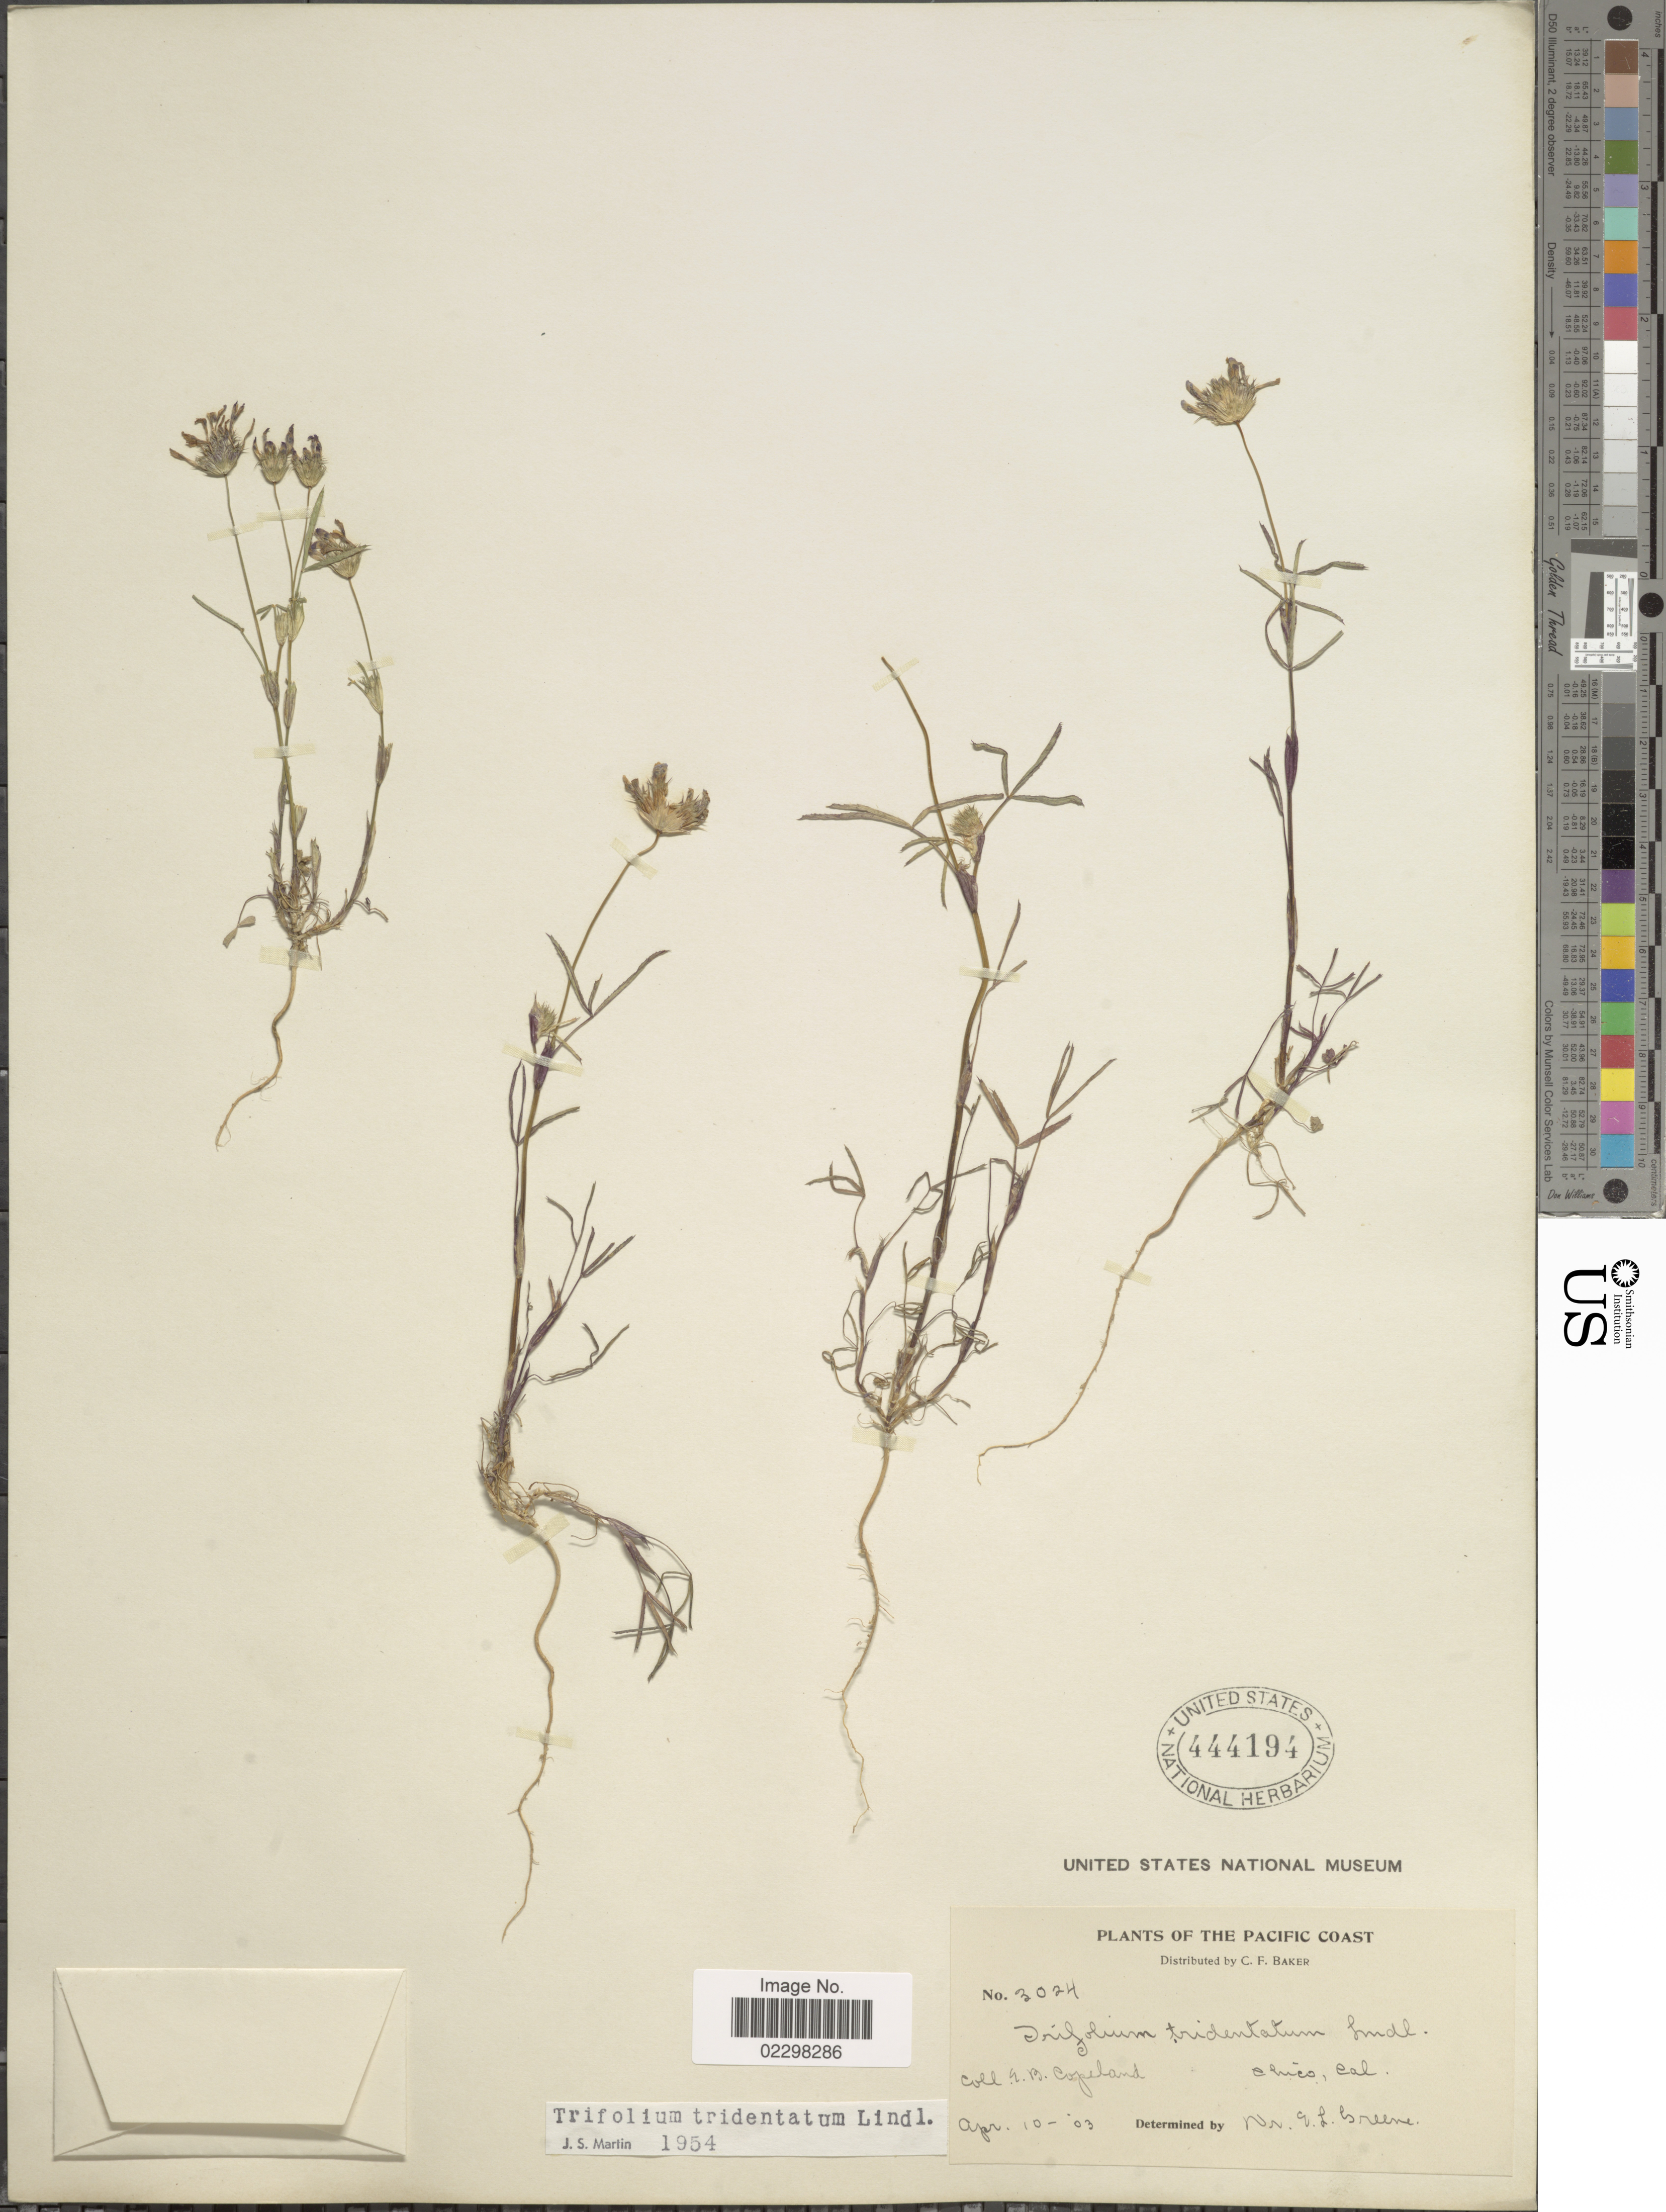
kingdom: Plantae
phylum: Tracheophyta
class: Magnoliopsida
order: Fabales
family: Fabaceae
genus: Trifolium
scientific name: Trifolium tridentatum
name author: Lindl.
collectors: E. B. Copeland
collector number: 3024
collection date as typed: Transcribed d/m/y: 10/4/3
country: United States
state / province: California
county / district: Butte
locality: Chico, Cal.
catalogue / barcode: US 444194